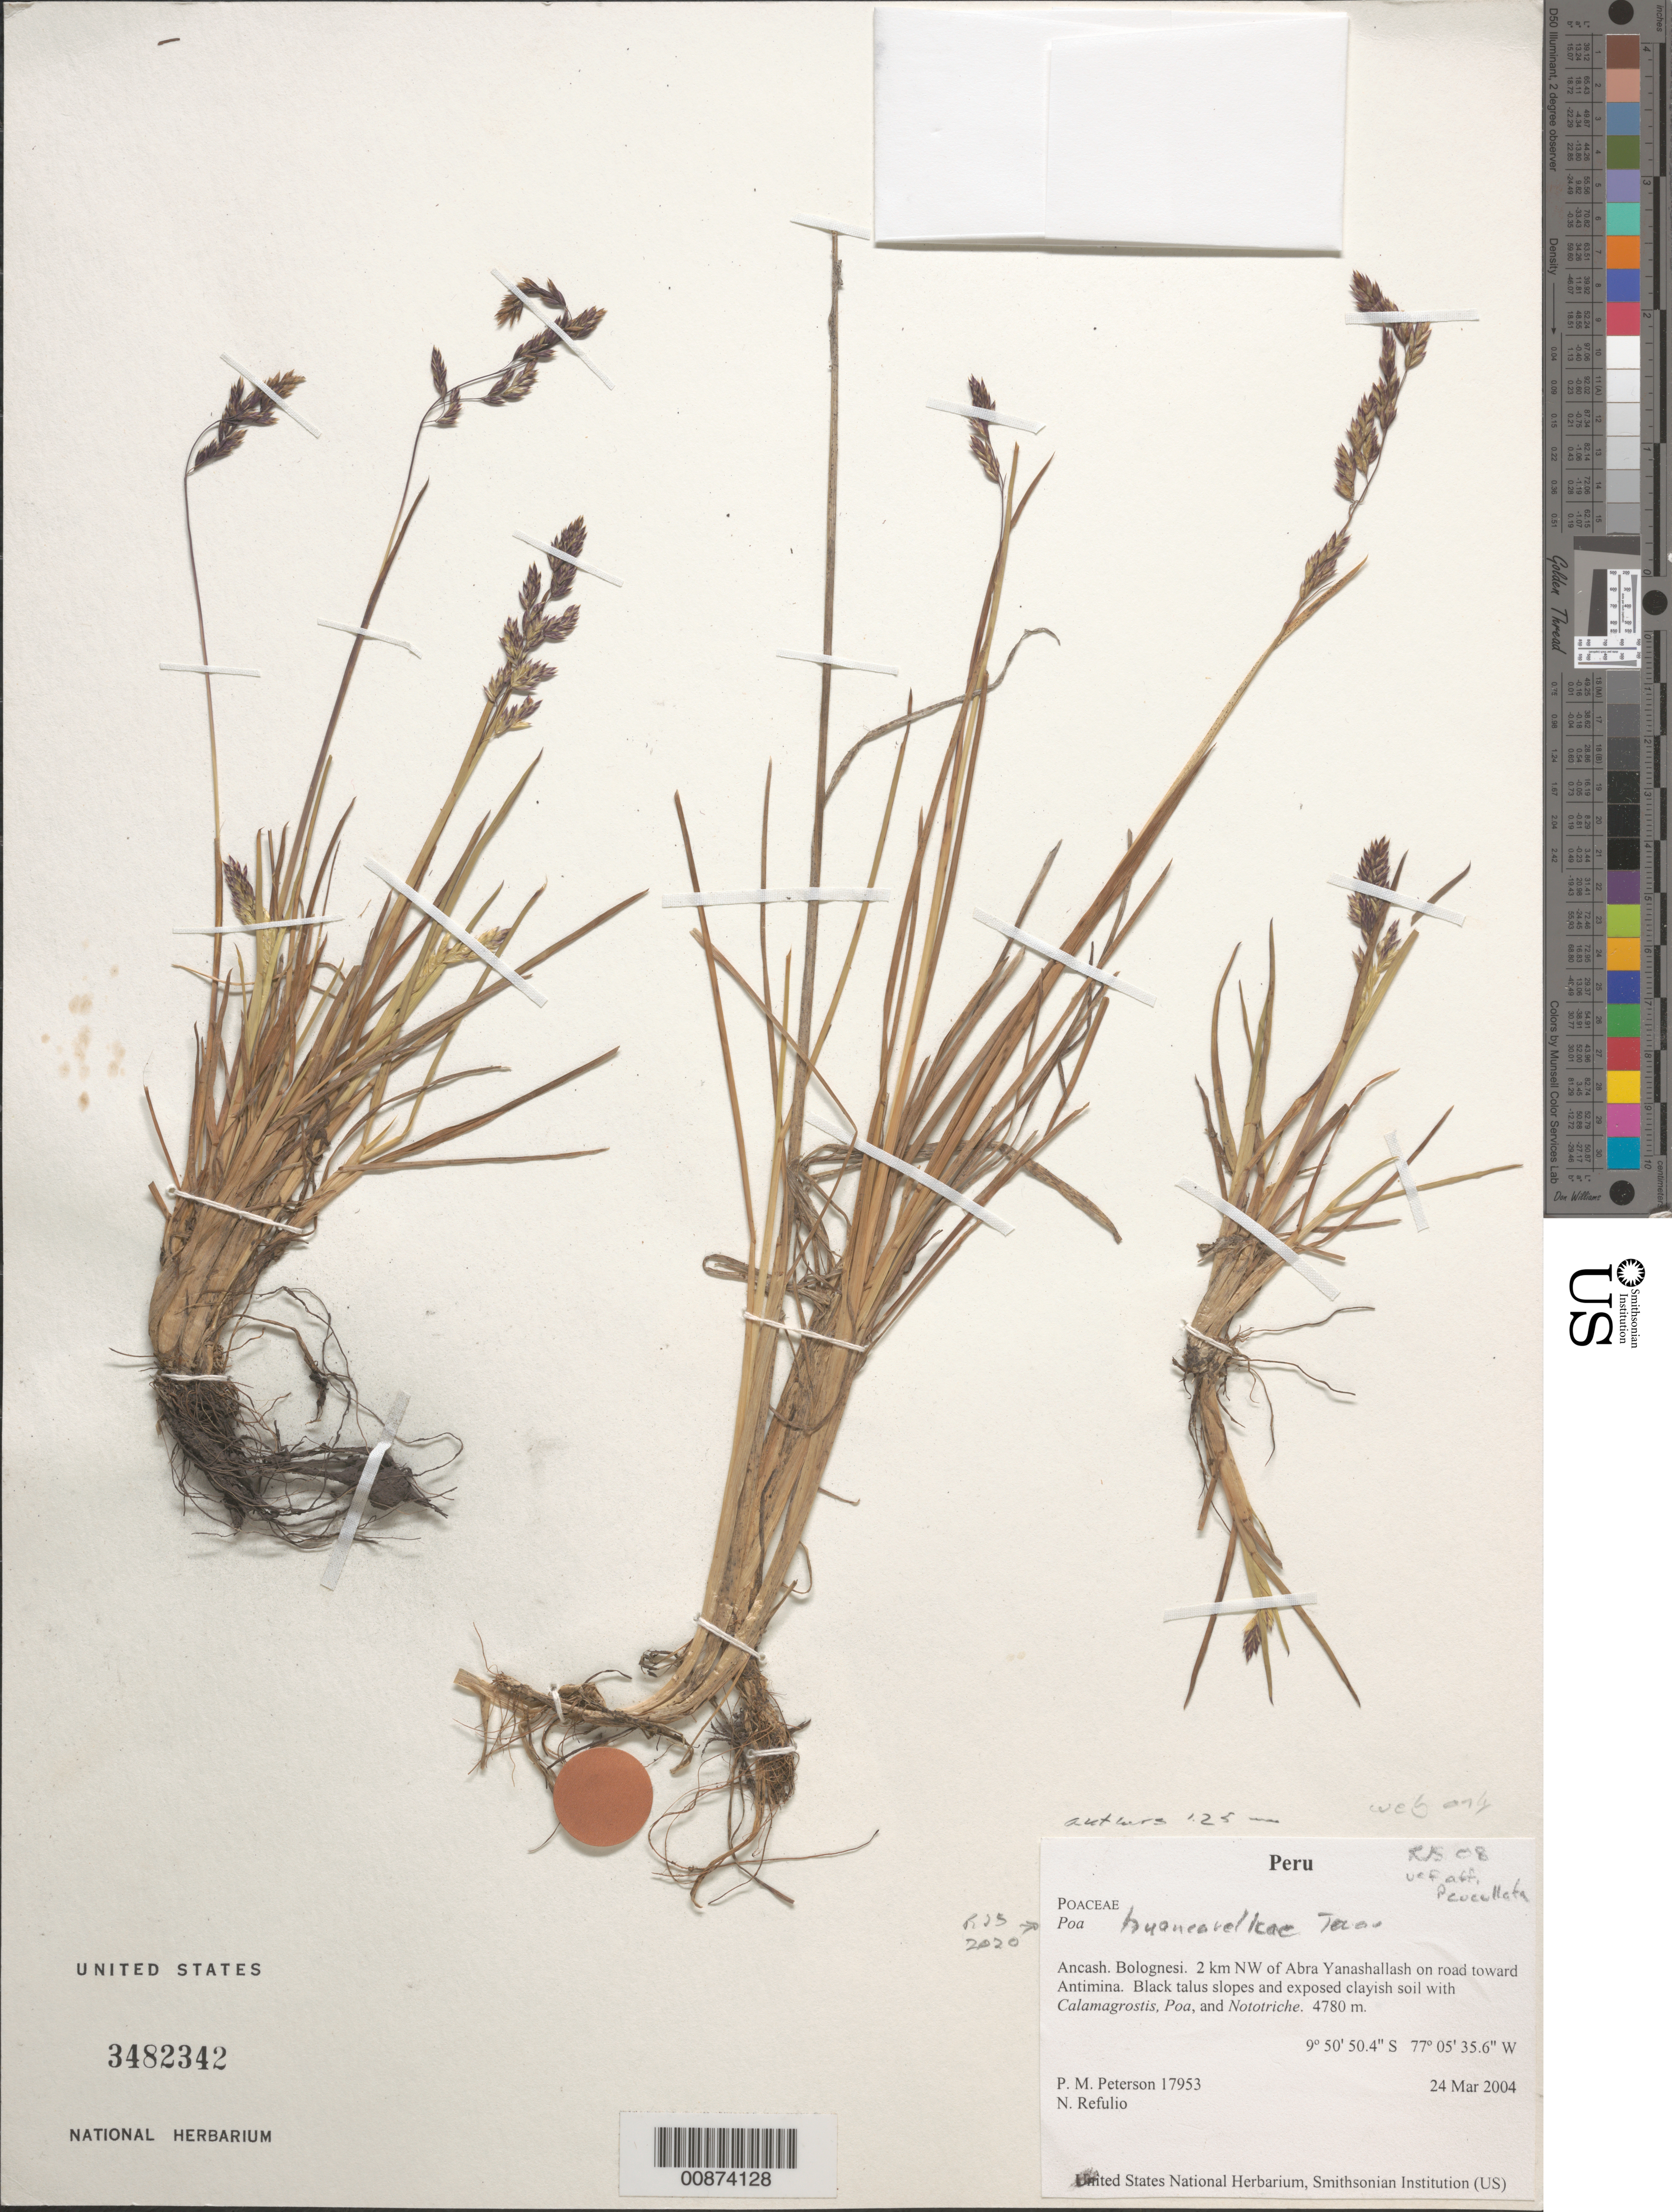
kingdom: Plantae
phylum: Tracheophyta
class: Liliopsida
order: Poales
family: Poaceae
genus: Poa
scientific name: Poa huancavelicae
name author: Tovar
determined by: Soreng, Robert J., Research Associate (BOT), Smithsonian Institution - National Museum of Natural History (UNITED STATES)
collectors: P. M. Peterson & N. Refulio-Rodríguez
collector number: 17953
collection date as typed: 24 Mar 2004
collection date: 2004-03-24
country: Peru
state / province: Ancash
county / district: Bolognesi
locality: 2 km NW of Abra Yanashallash on road toward Antimina. Black talus slopes and exposed clayish soil with Calamagrostis, Poa, and Nototriche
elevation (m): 4780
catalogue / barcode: US 3482342